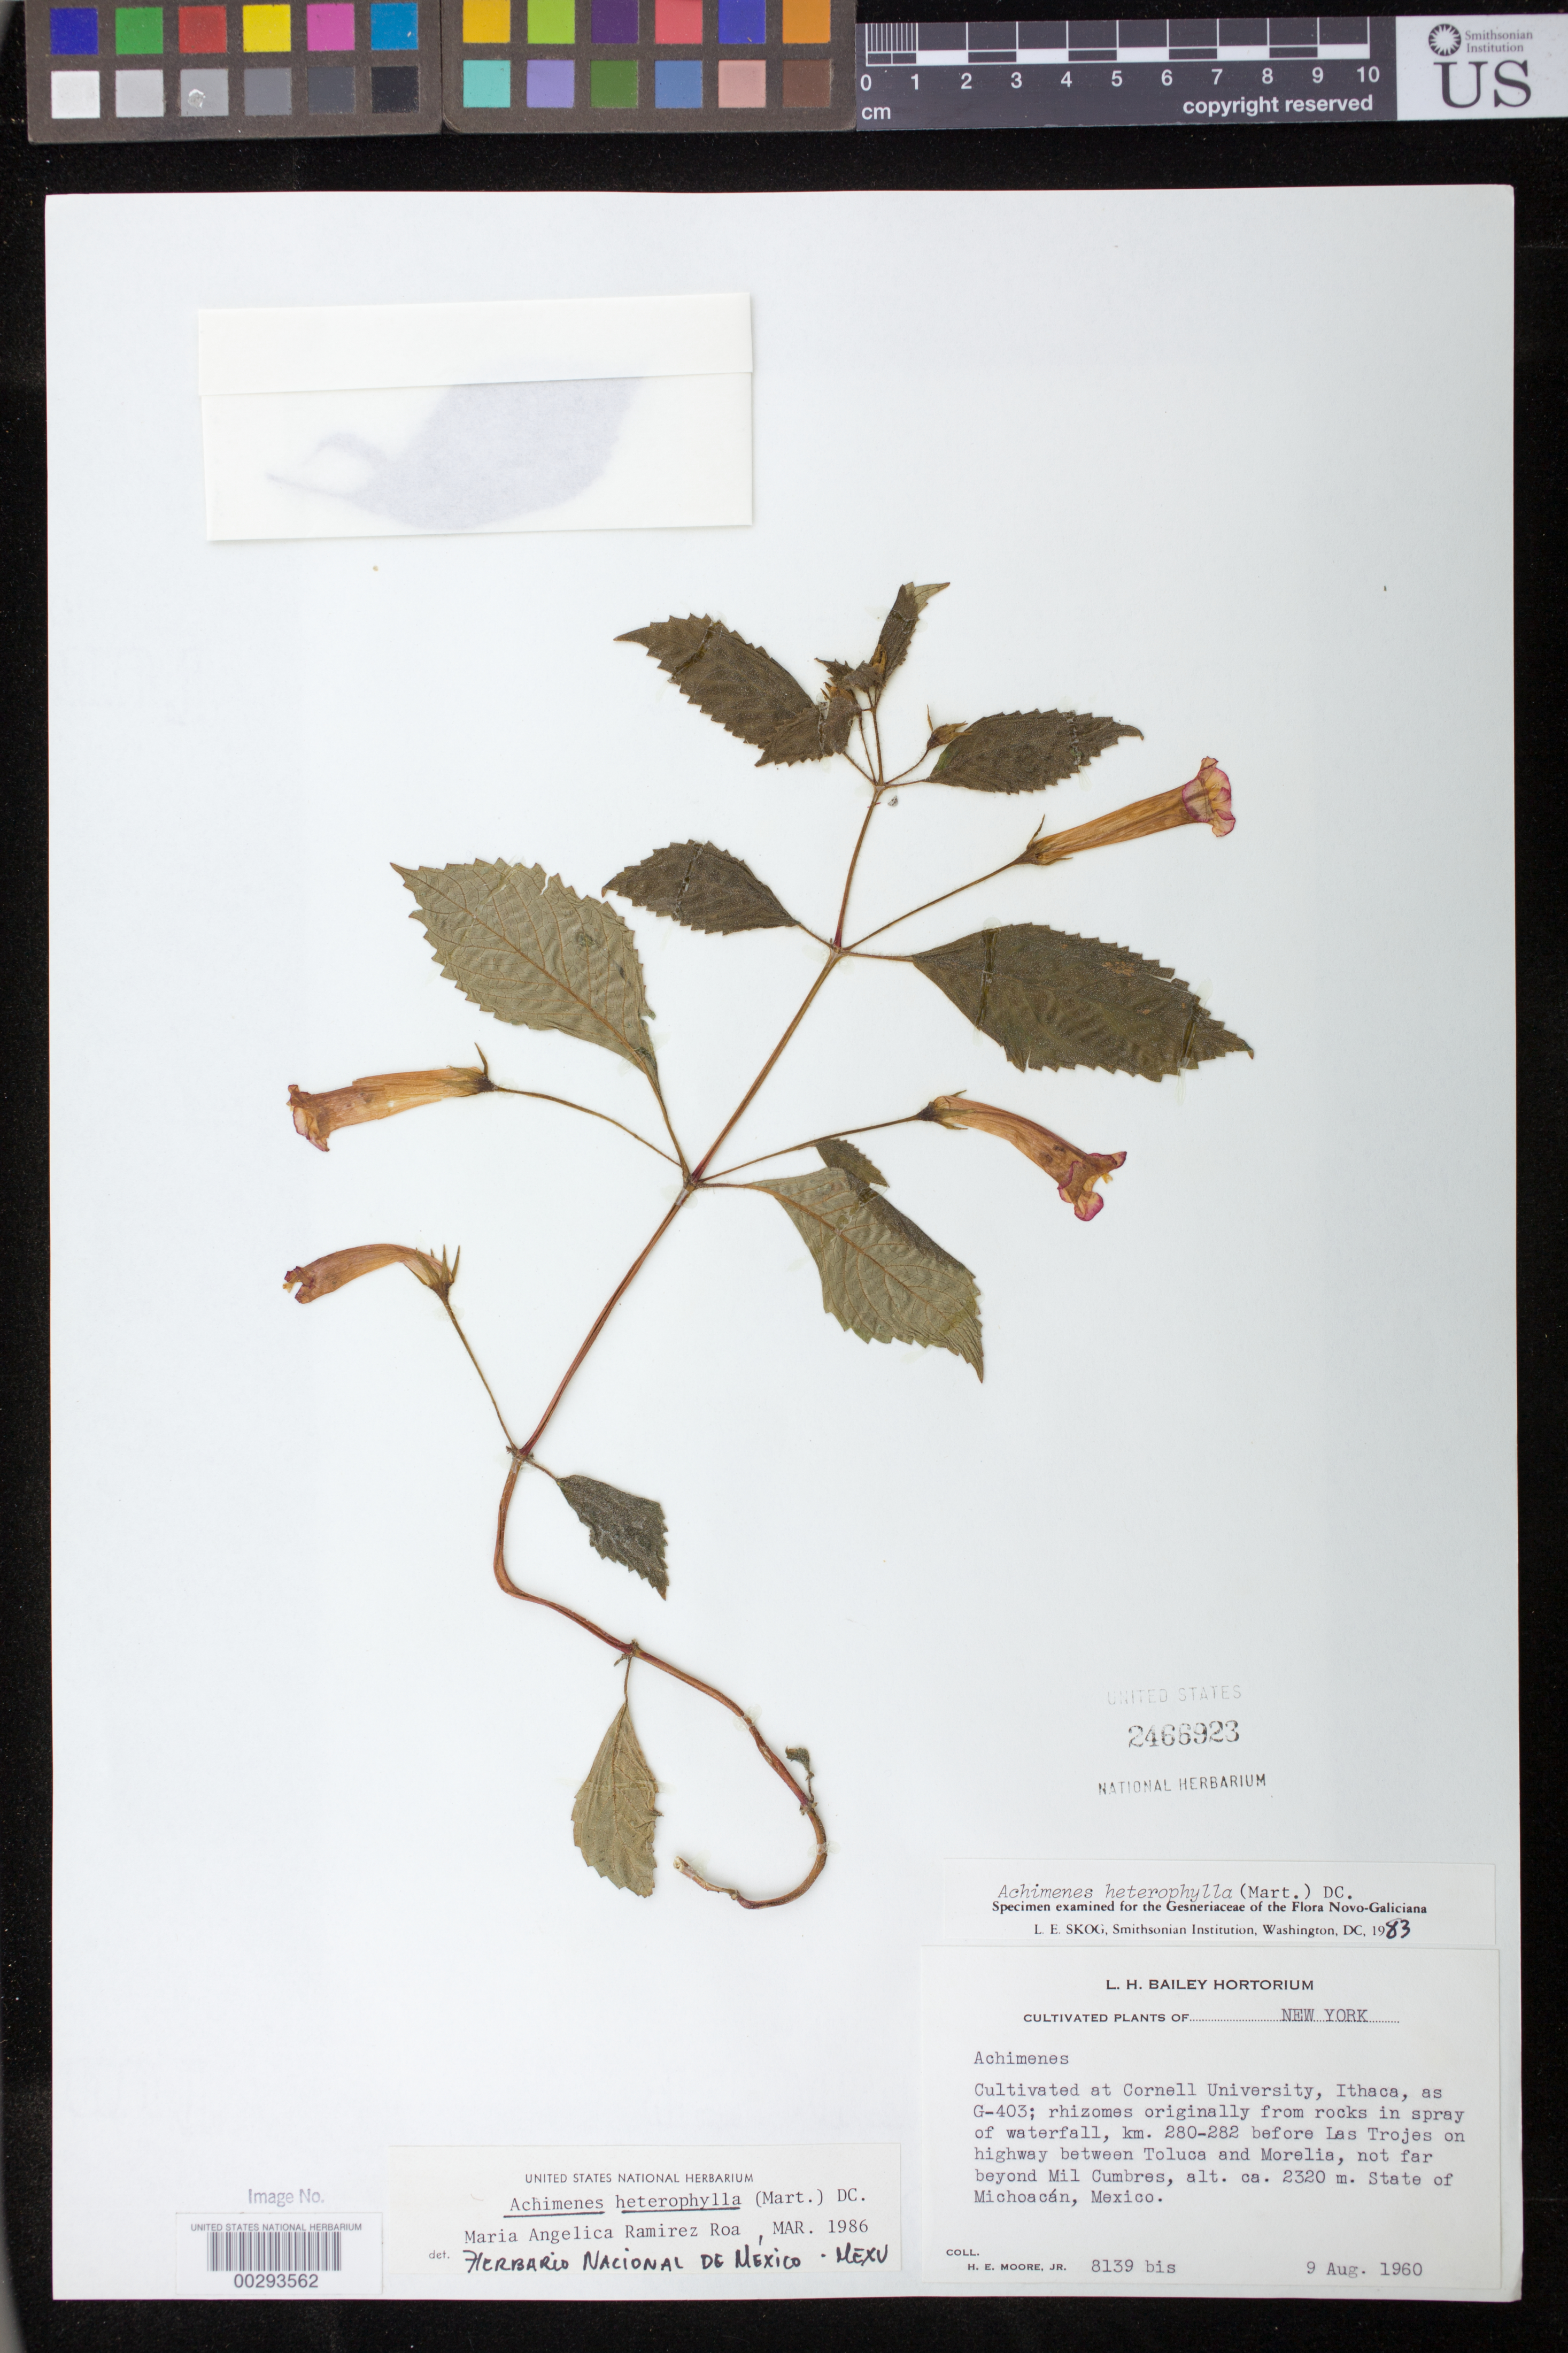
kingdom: Plantae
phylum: Tracheophyta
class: Magnoliopsida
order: Lamiales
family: Gesneriaceae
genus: Achimenes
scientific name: Achimenes heterophylla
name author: (Mart.) DC.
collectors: H. E. Moore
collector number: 8139 bis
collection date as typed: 09 Aug 1960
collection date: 1960-08-09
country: Mexico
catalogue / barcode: US 2466923